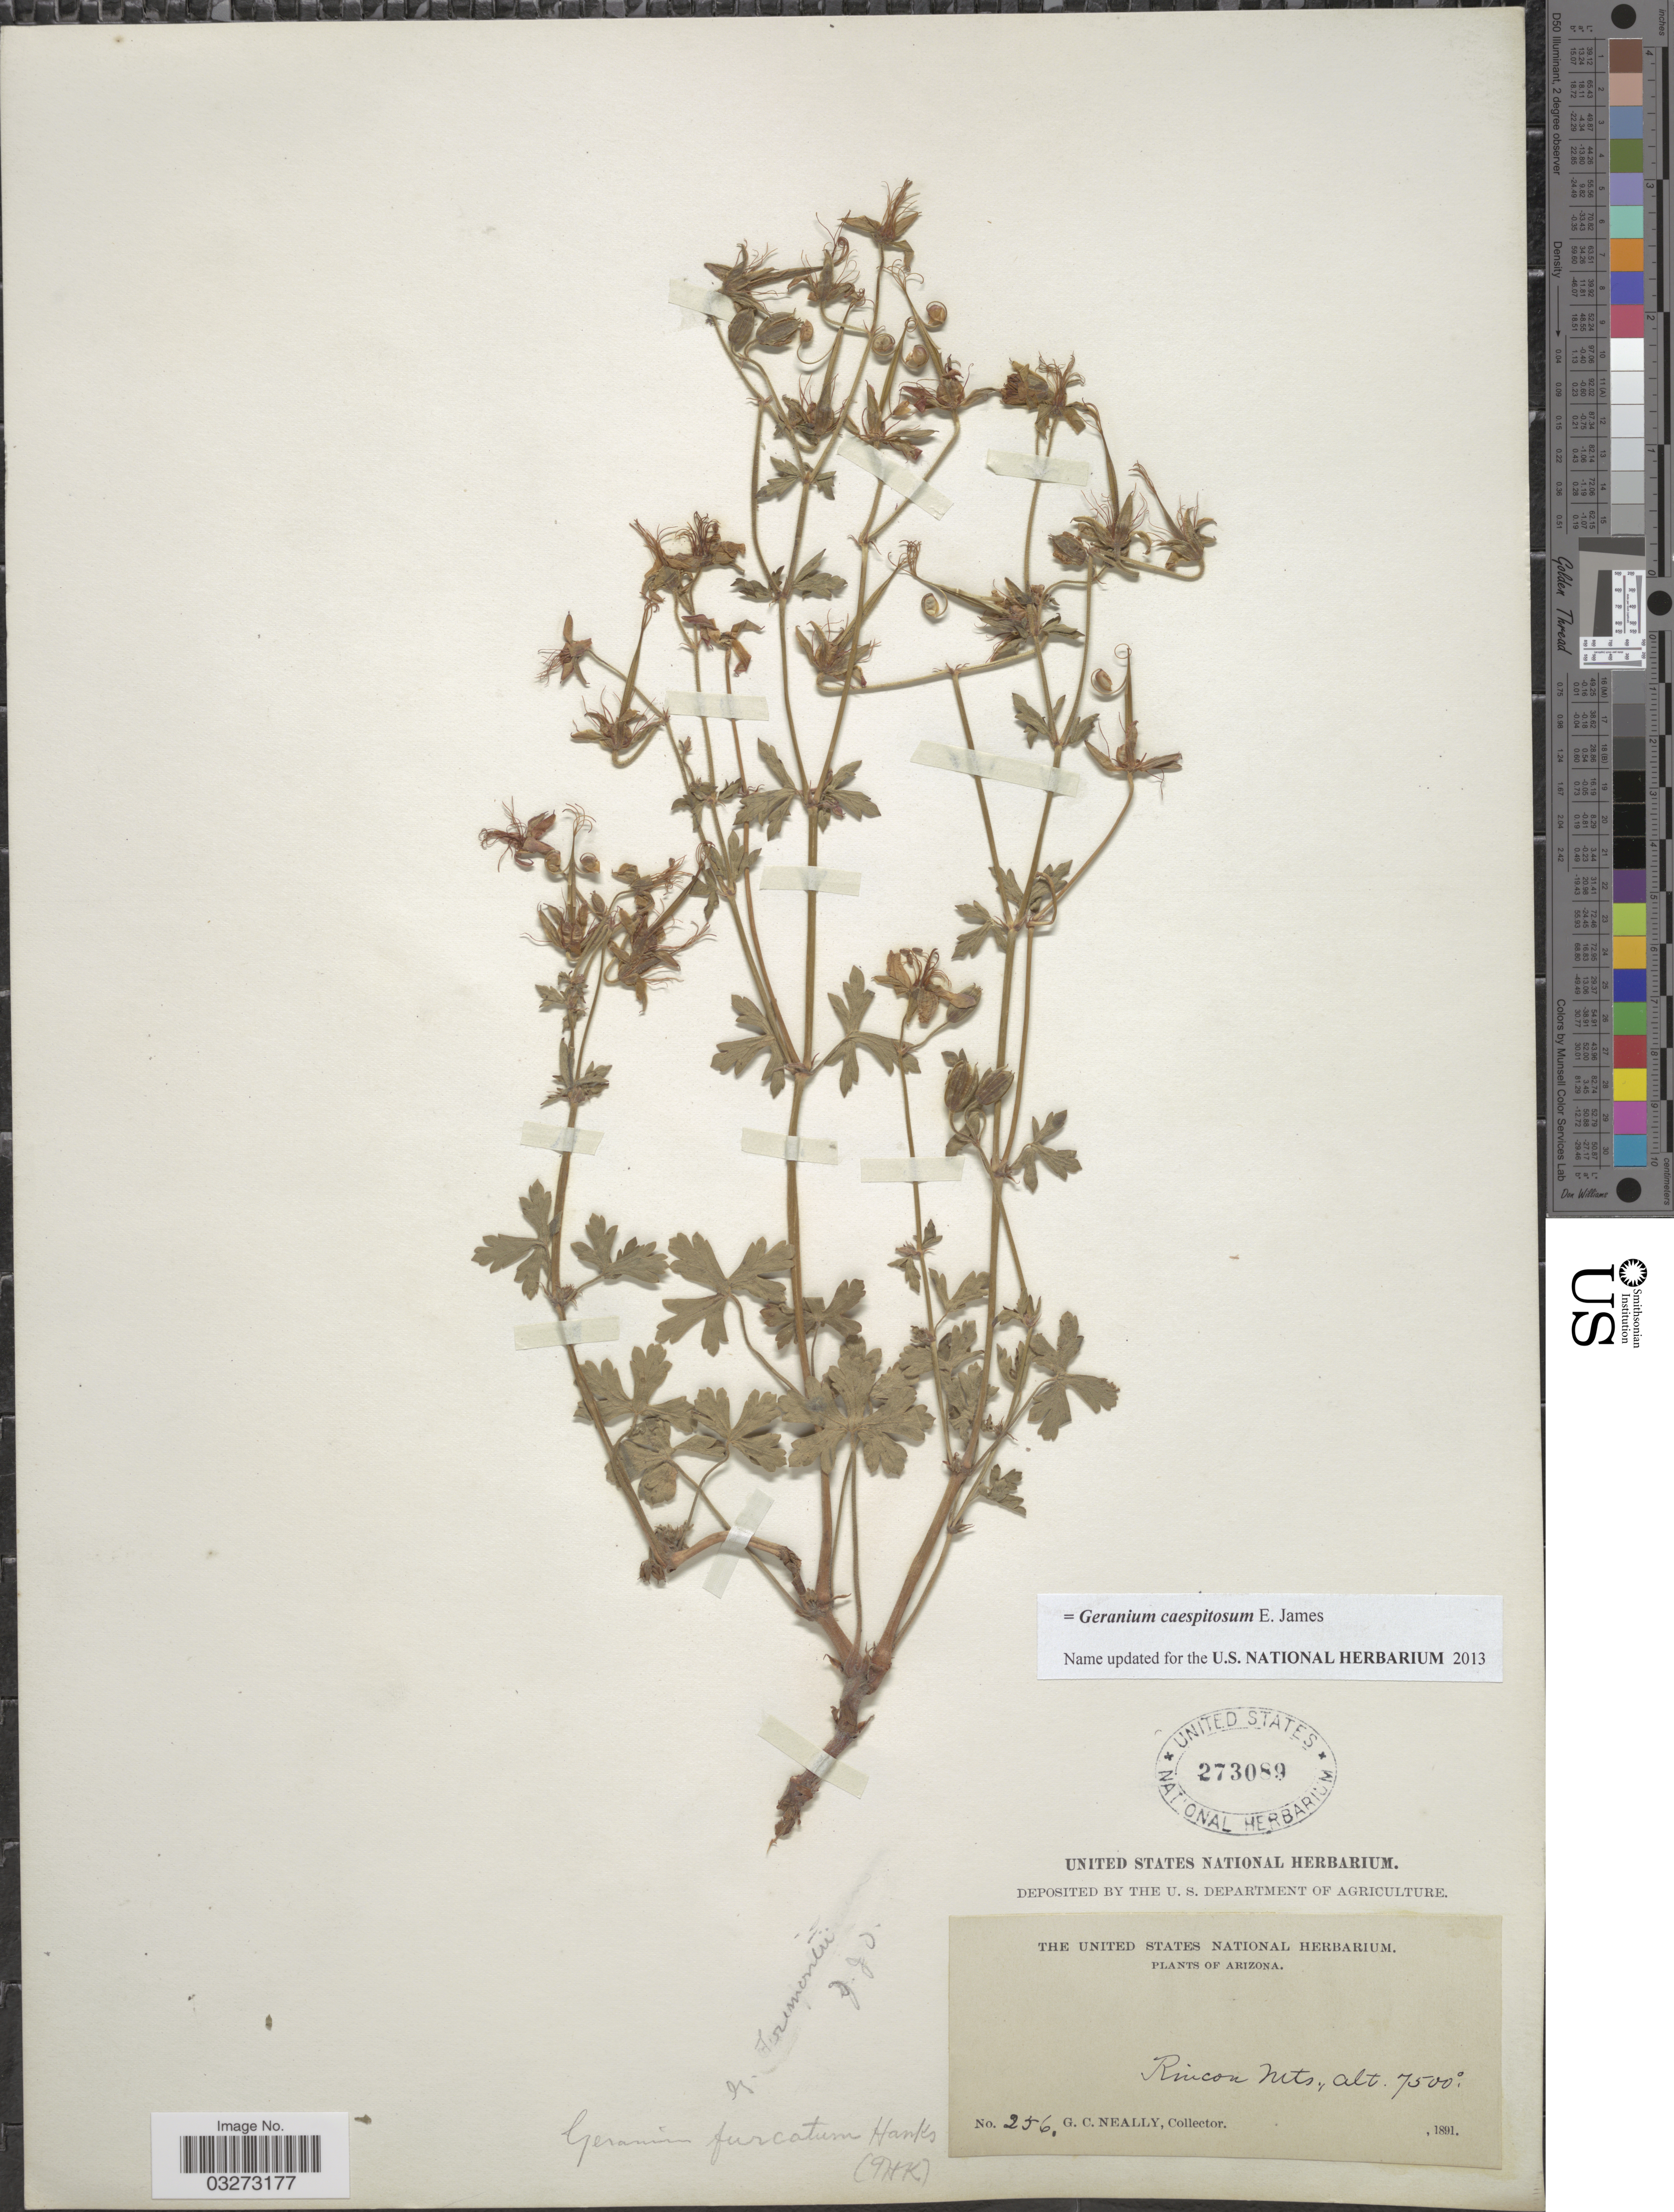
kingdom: Plantae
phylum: Tracheophyta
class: Magnoliopsida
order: Geraniales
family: Geraniaceae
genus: Geranium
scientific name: Geranium caespitosum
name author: E. James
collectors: G. Neally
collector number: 256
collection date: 1891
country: United States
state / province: Arizona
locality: Rincon Mts.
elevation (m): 2286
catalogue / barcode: US 273089